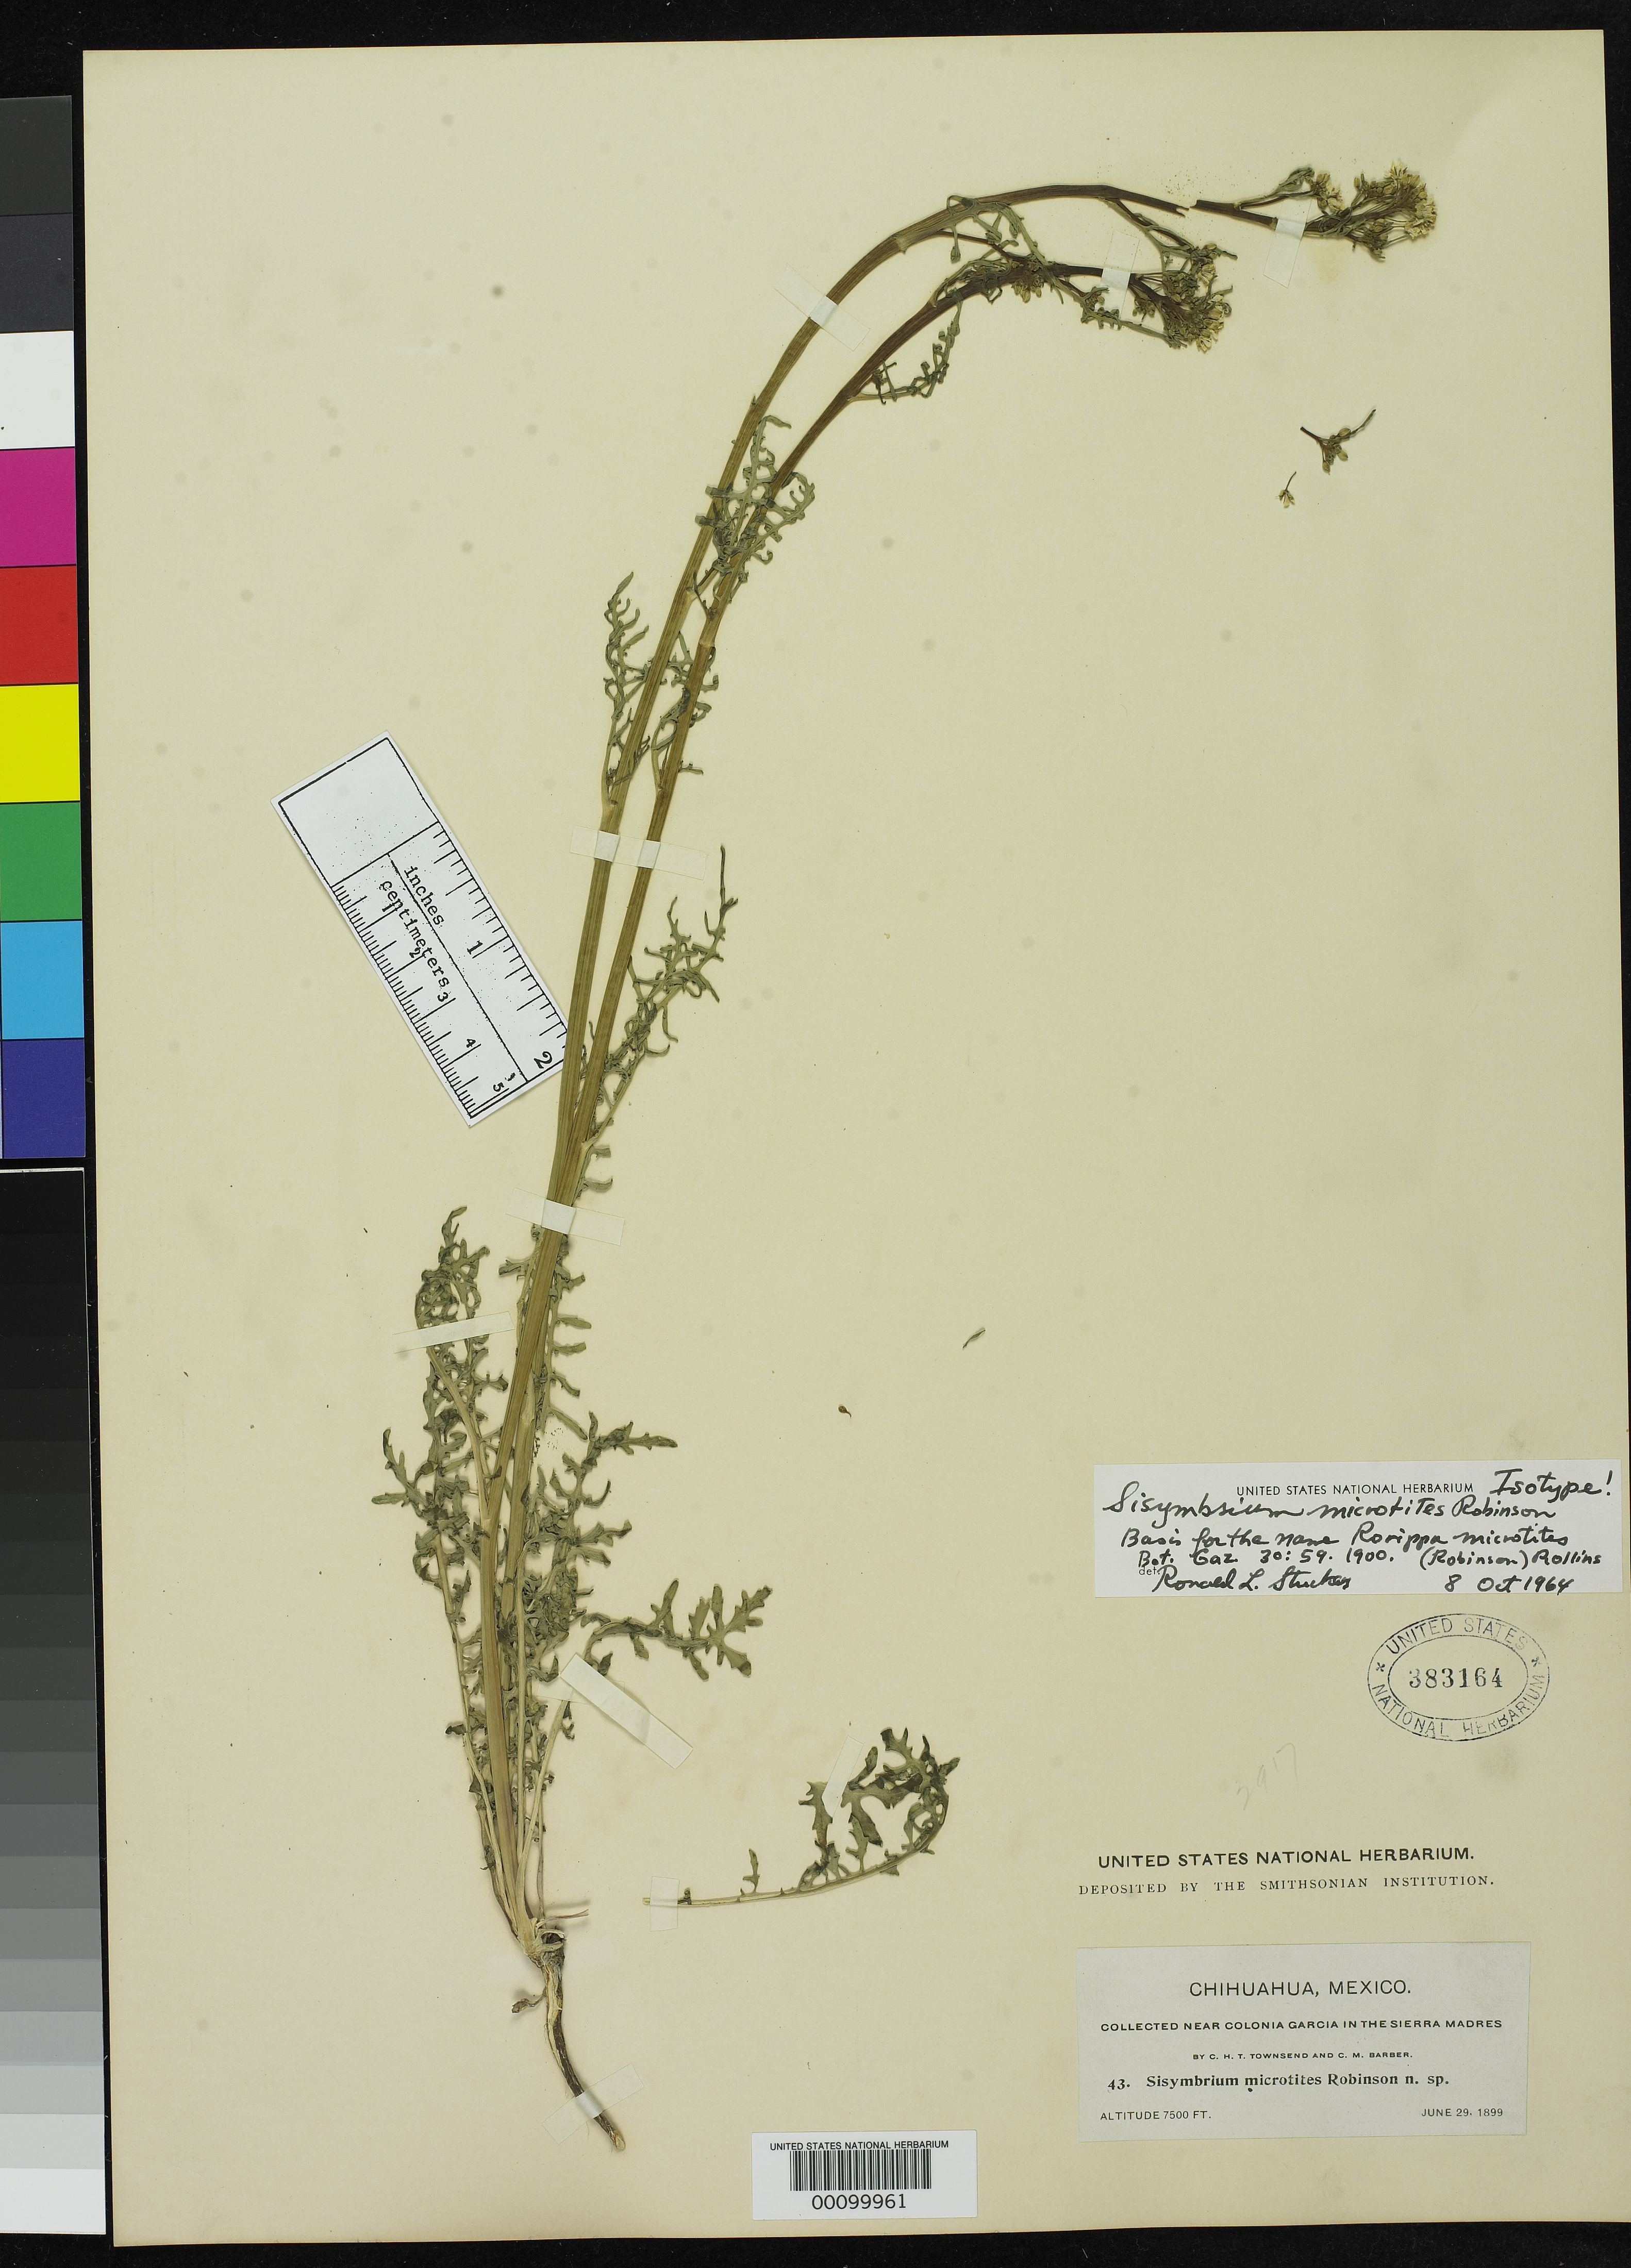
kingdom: Plantae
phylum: Tracheophyta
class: Magnoliopsida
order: Brassicales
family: Brassicaceae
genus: Sisymbrium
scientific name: Sisymbrium microtites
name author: B.L. Rob.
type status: Isotype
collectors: C. H. T. Townsend & C. Barber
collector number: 43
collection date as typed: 29 Jun 1899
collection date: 1899-06-29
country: Mexico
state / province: Chihuahua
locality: Sierra Madre, 8 km SE of Colonia Garcia.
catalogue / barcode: US 383164